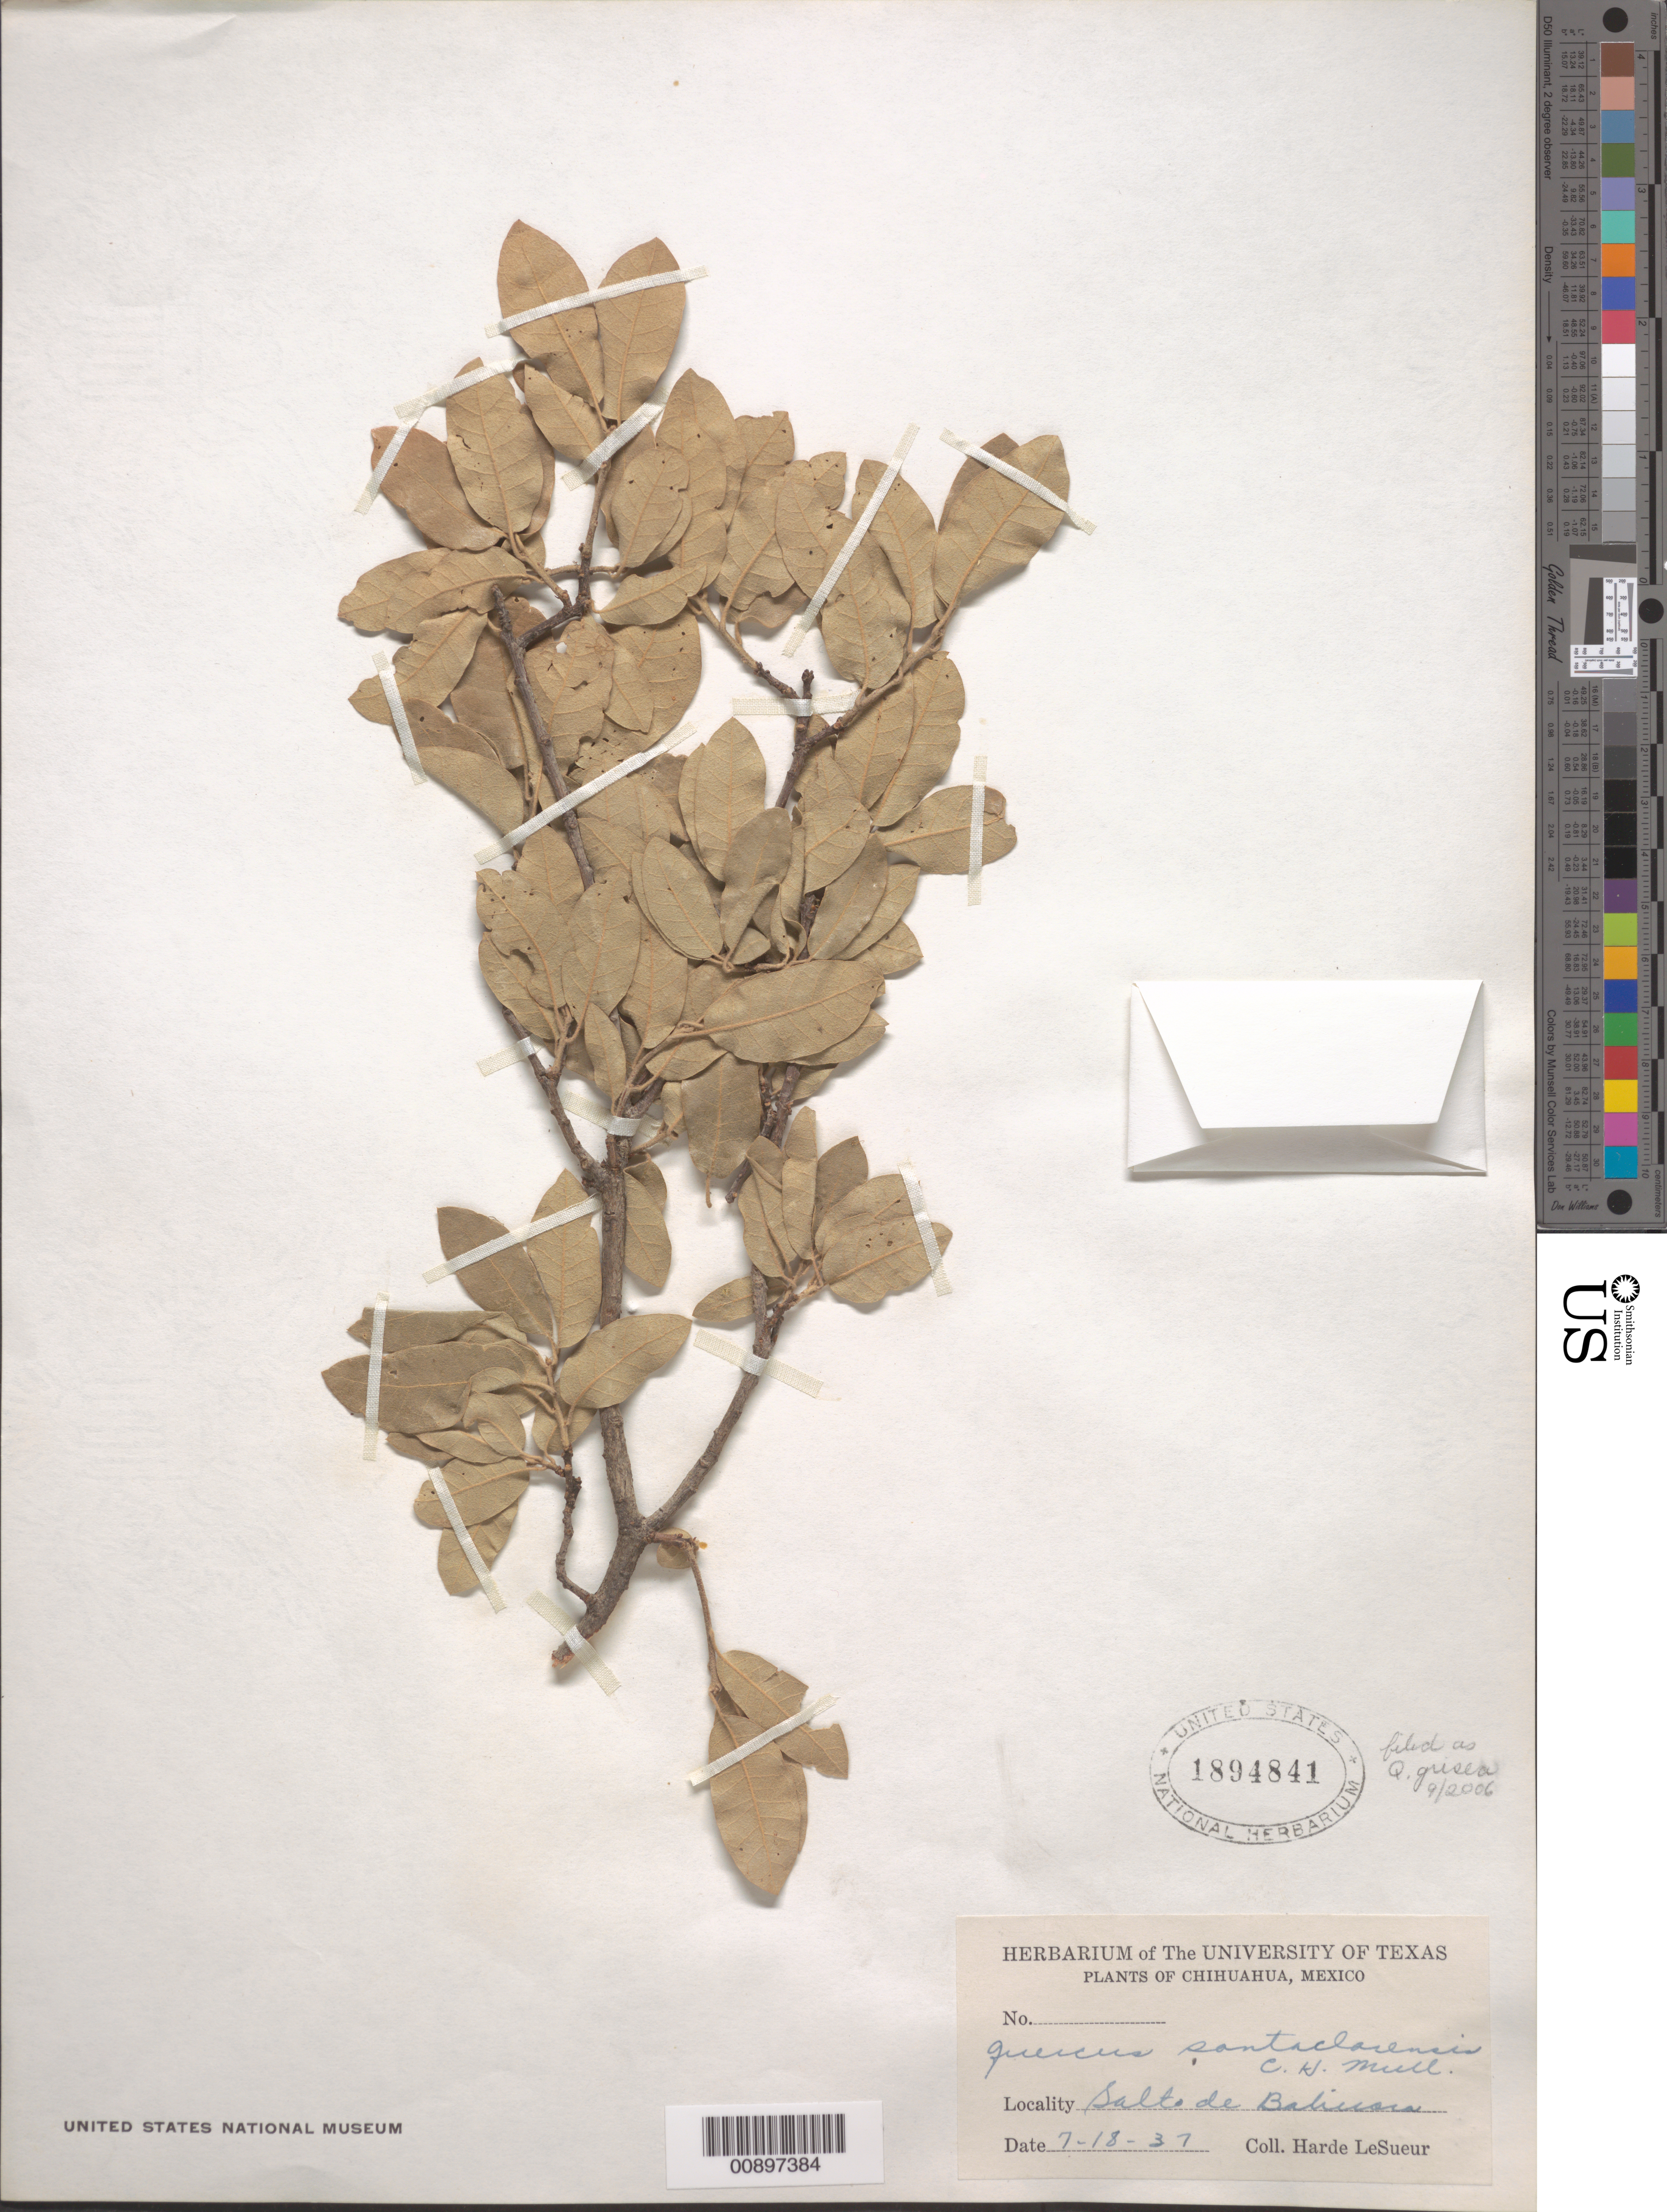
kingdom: Plantae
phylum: Tracheophyta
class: Magnoliopsida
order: Fagales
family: Fagaceae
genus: Quercus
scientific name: Quercus grisea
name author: Liebm.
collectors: D. H. LeSueur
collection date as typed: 18 Jul 1937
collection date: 1937-07-18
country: Mexico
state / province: Chihuahua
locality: Salto de Babicora, Chihuahua.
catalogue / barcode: US 1894841